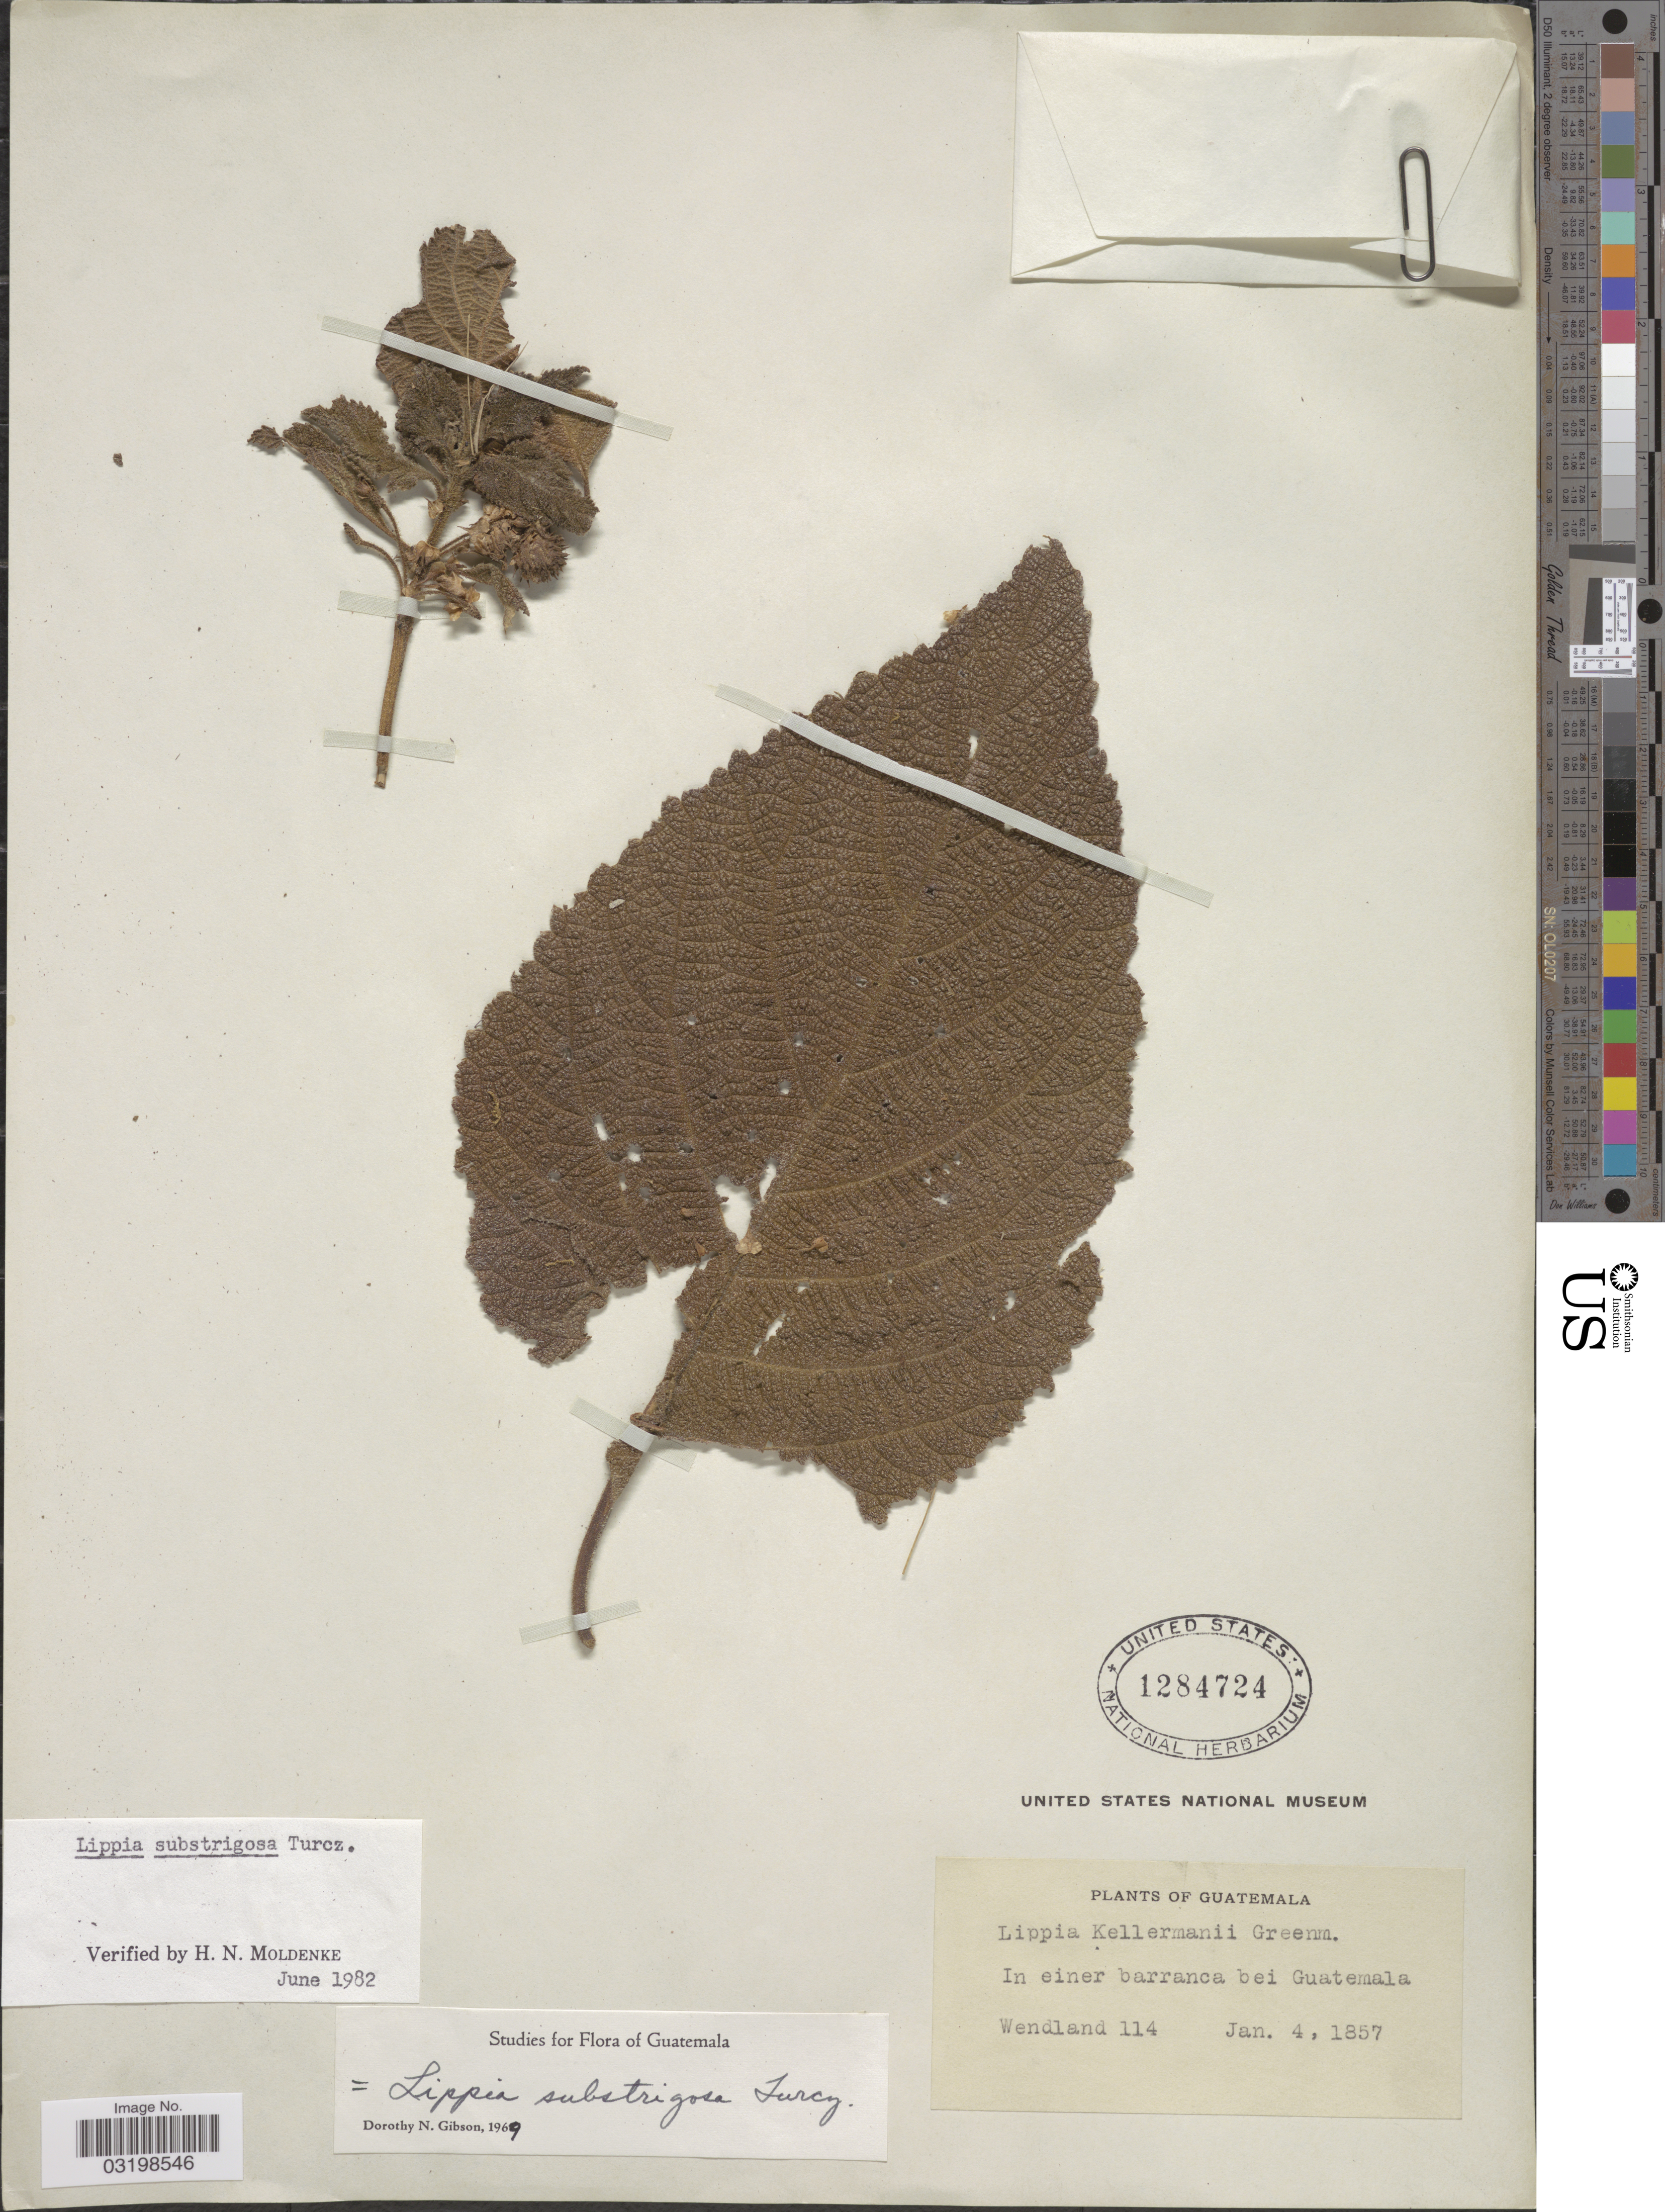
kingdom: Plantae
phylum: Tracheophyta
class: Magnoliopsida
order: Lamiales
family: Verbenaceae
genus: Lippia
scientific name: Lippia umbellata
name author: Cav.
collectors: -- Wendland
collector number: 114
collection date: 1857-01-04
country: Guatemala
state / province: Guatemala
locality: In einer barranca bei Guatemala.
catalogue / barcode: US 1284724